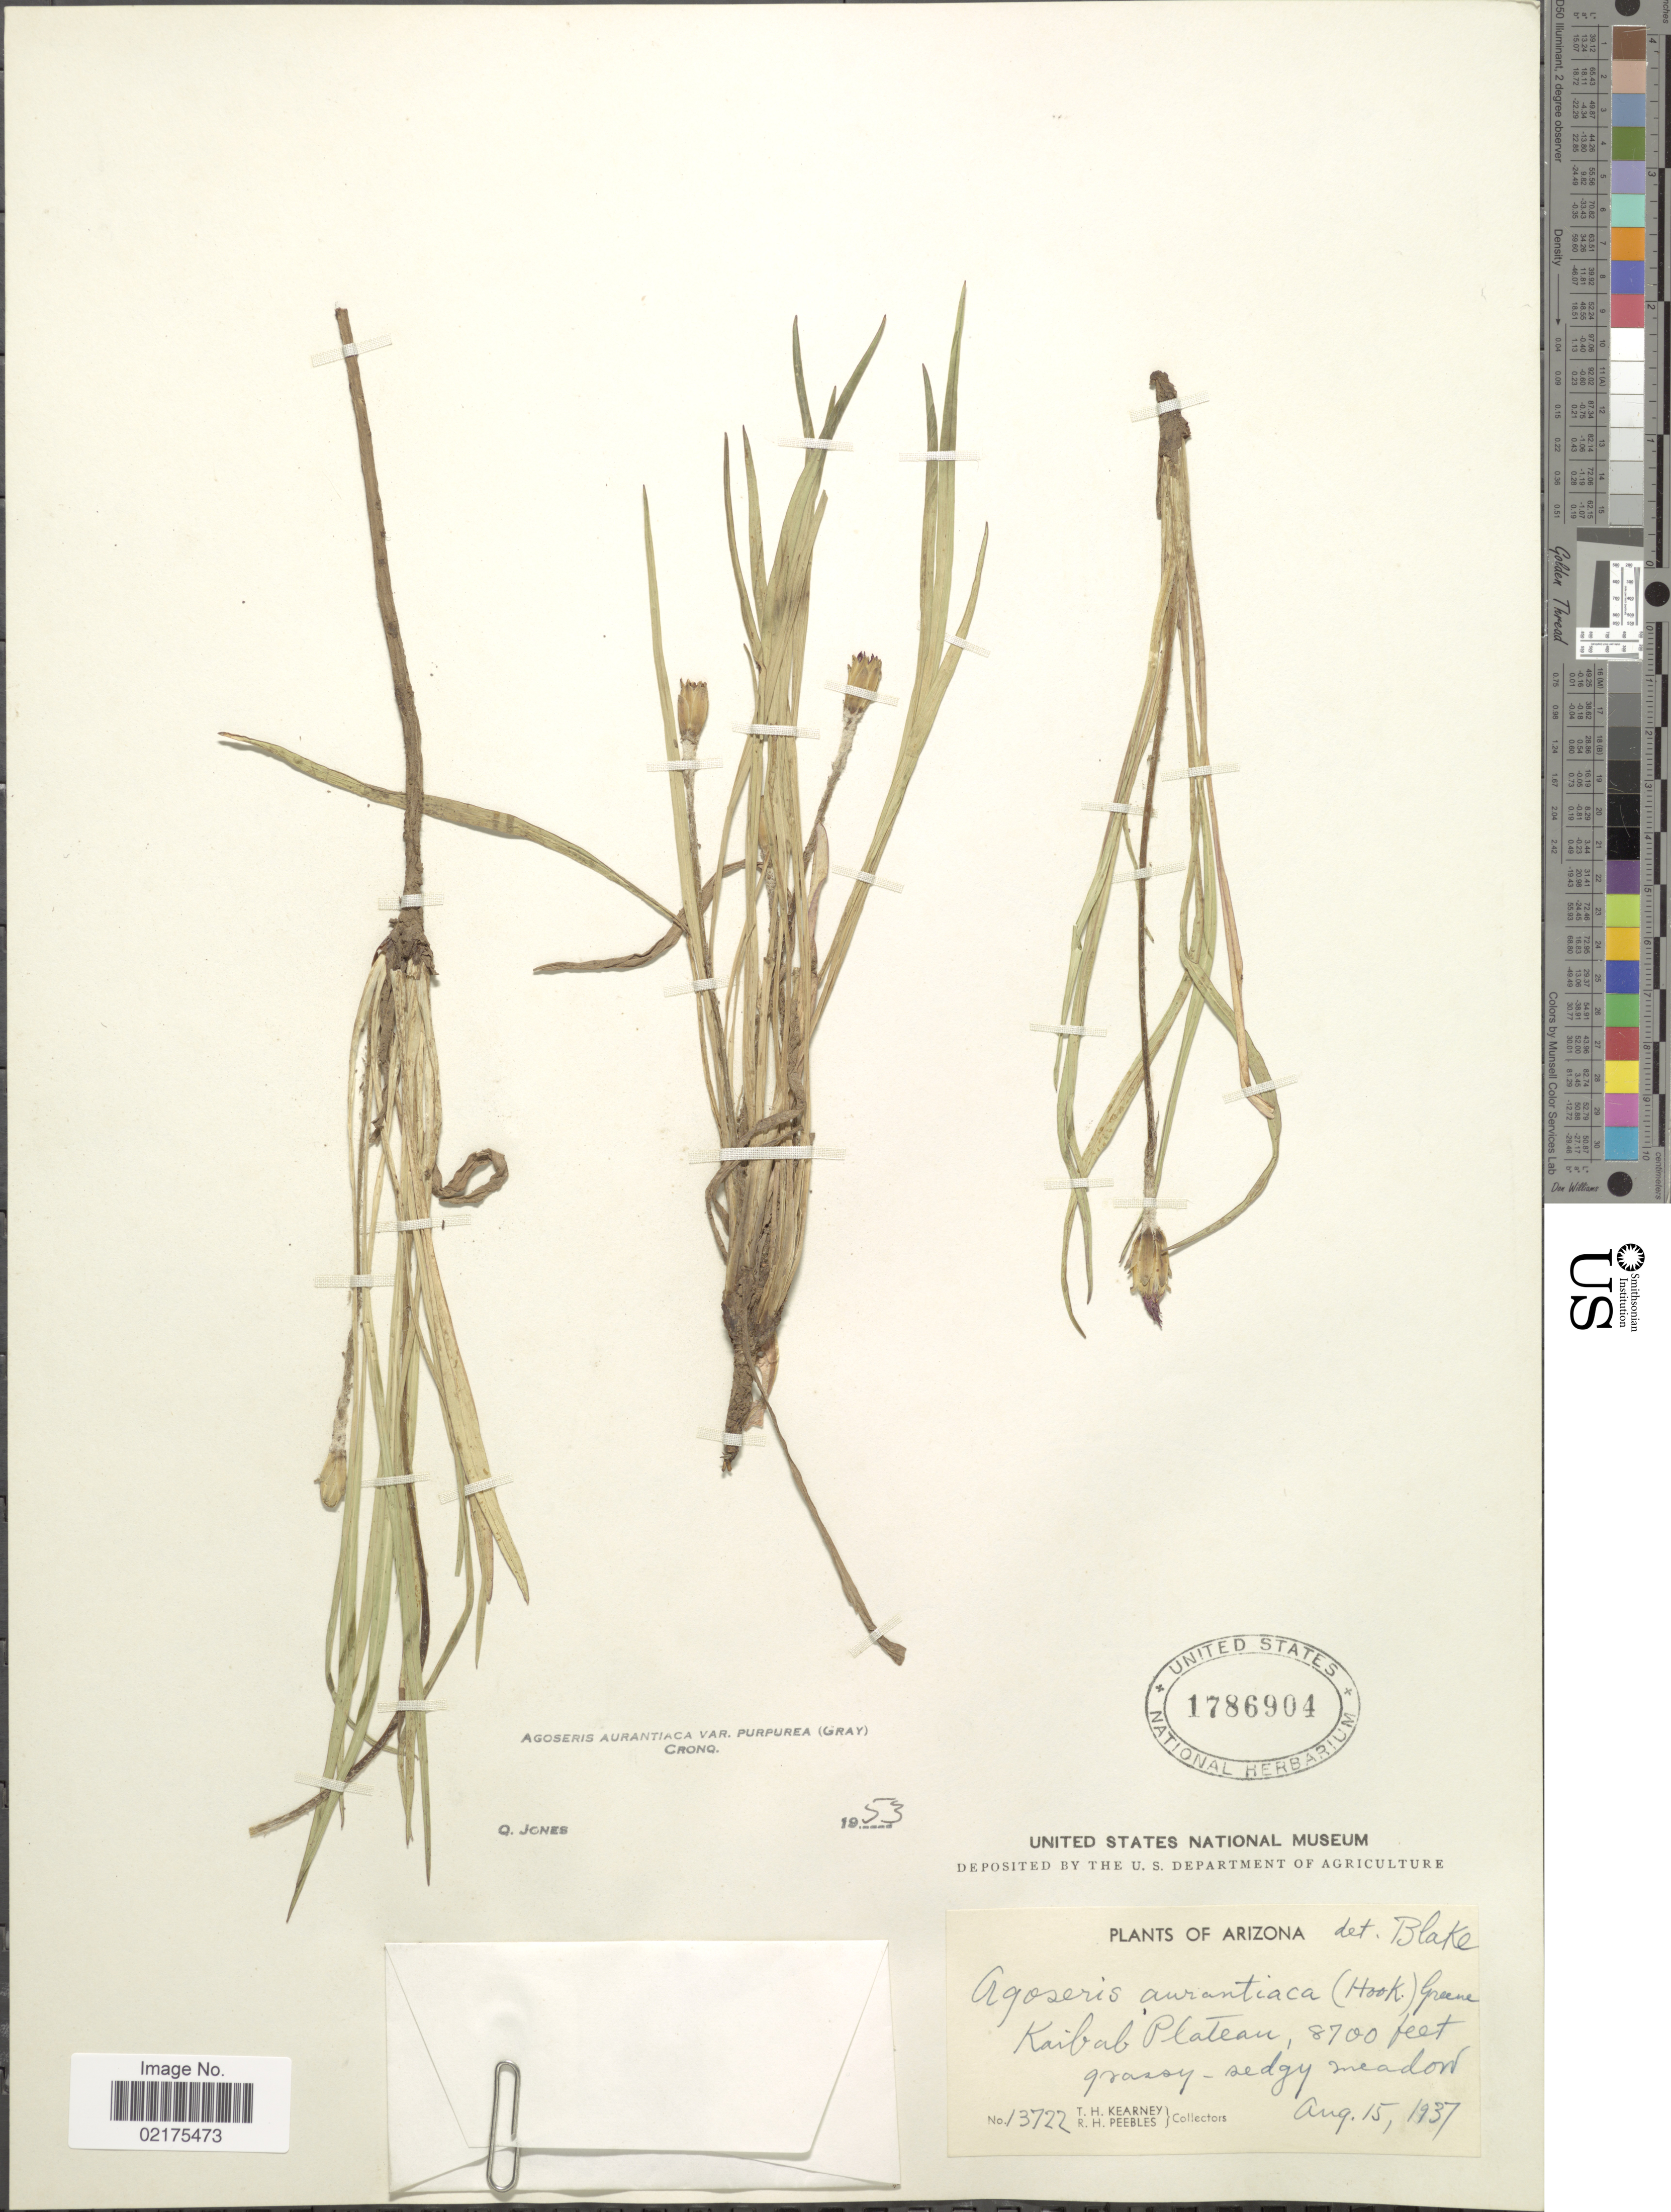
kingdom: Plantae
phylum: Tracheophyta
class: Magnoliopsida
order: Asterales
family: Asteraceae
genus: Agoseris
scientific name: Agoseris aurantiaca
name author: (Hook.) Greene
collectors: T. H. Kearney & R. H. Peebles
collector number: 13722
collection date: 1937-08-15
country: United States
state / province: Arizona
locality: Kaibab Plateau, grassy - sedgy meadow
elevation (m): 2652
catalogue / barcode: US 1786904